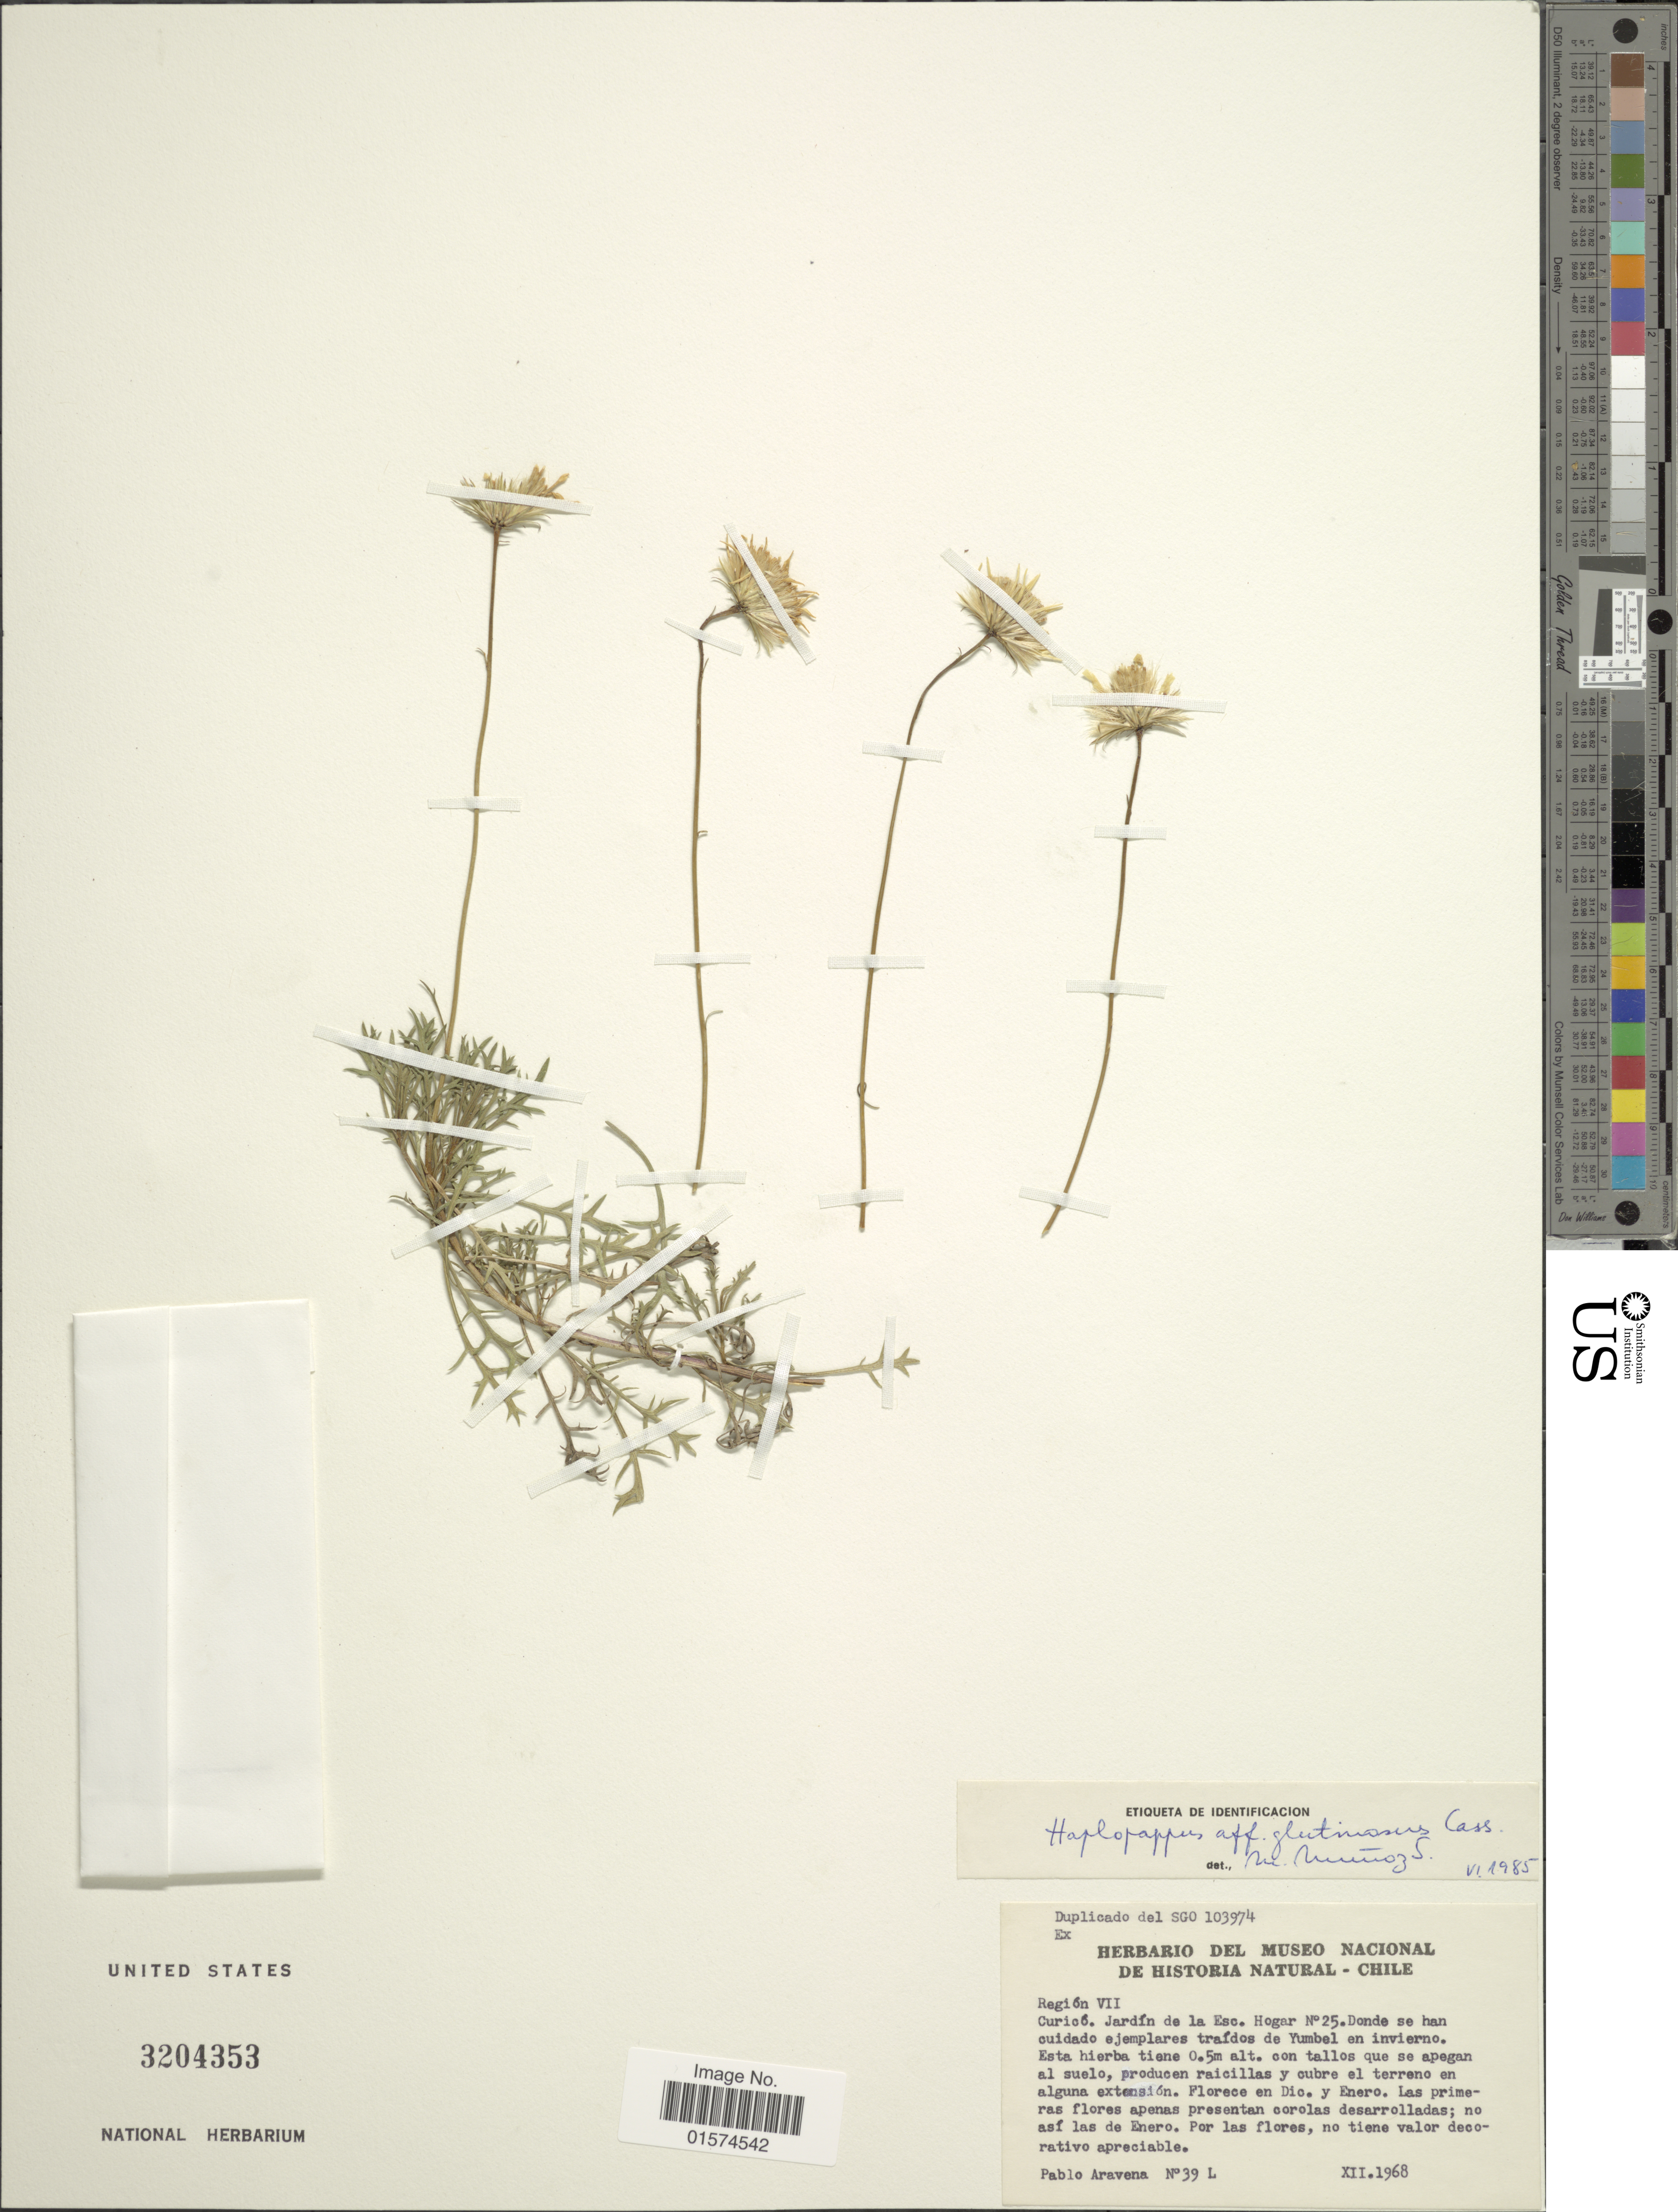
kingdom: Plantae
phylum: Tracheophyta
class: Magnoliopsida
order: Asterales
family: Asteraceae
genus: Haplopappus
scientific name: Haplopappus glutinosus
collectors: P. Aravena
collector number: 39 L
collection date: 1968-12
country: Chile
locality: Región VII, Curicó, Jardín de la Esc. Hogar N° 25. Donde se han ouidado ejemplares traídos de Yumbel en invierno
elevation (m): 0.5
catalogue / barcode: US 3204353